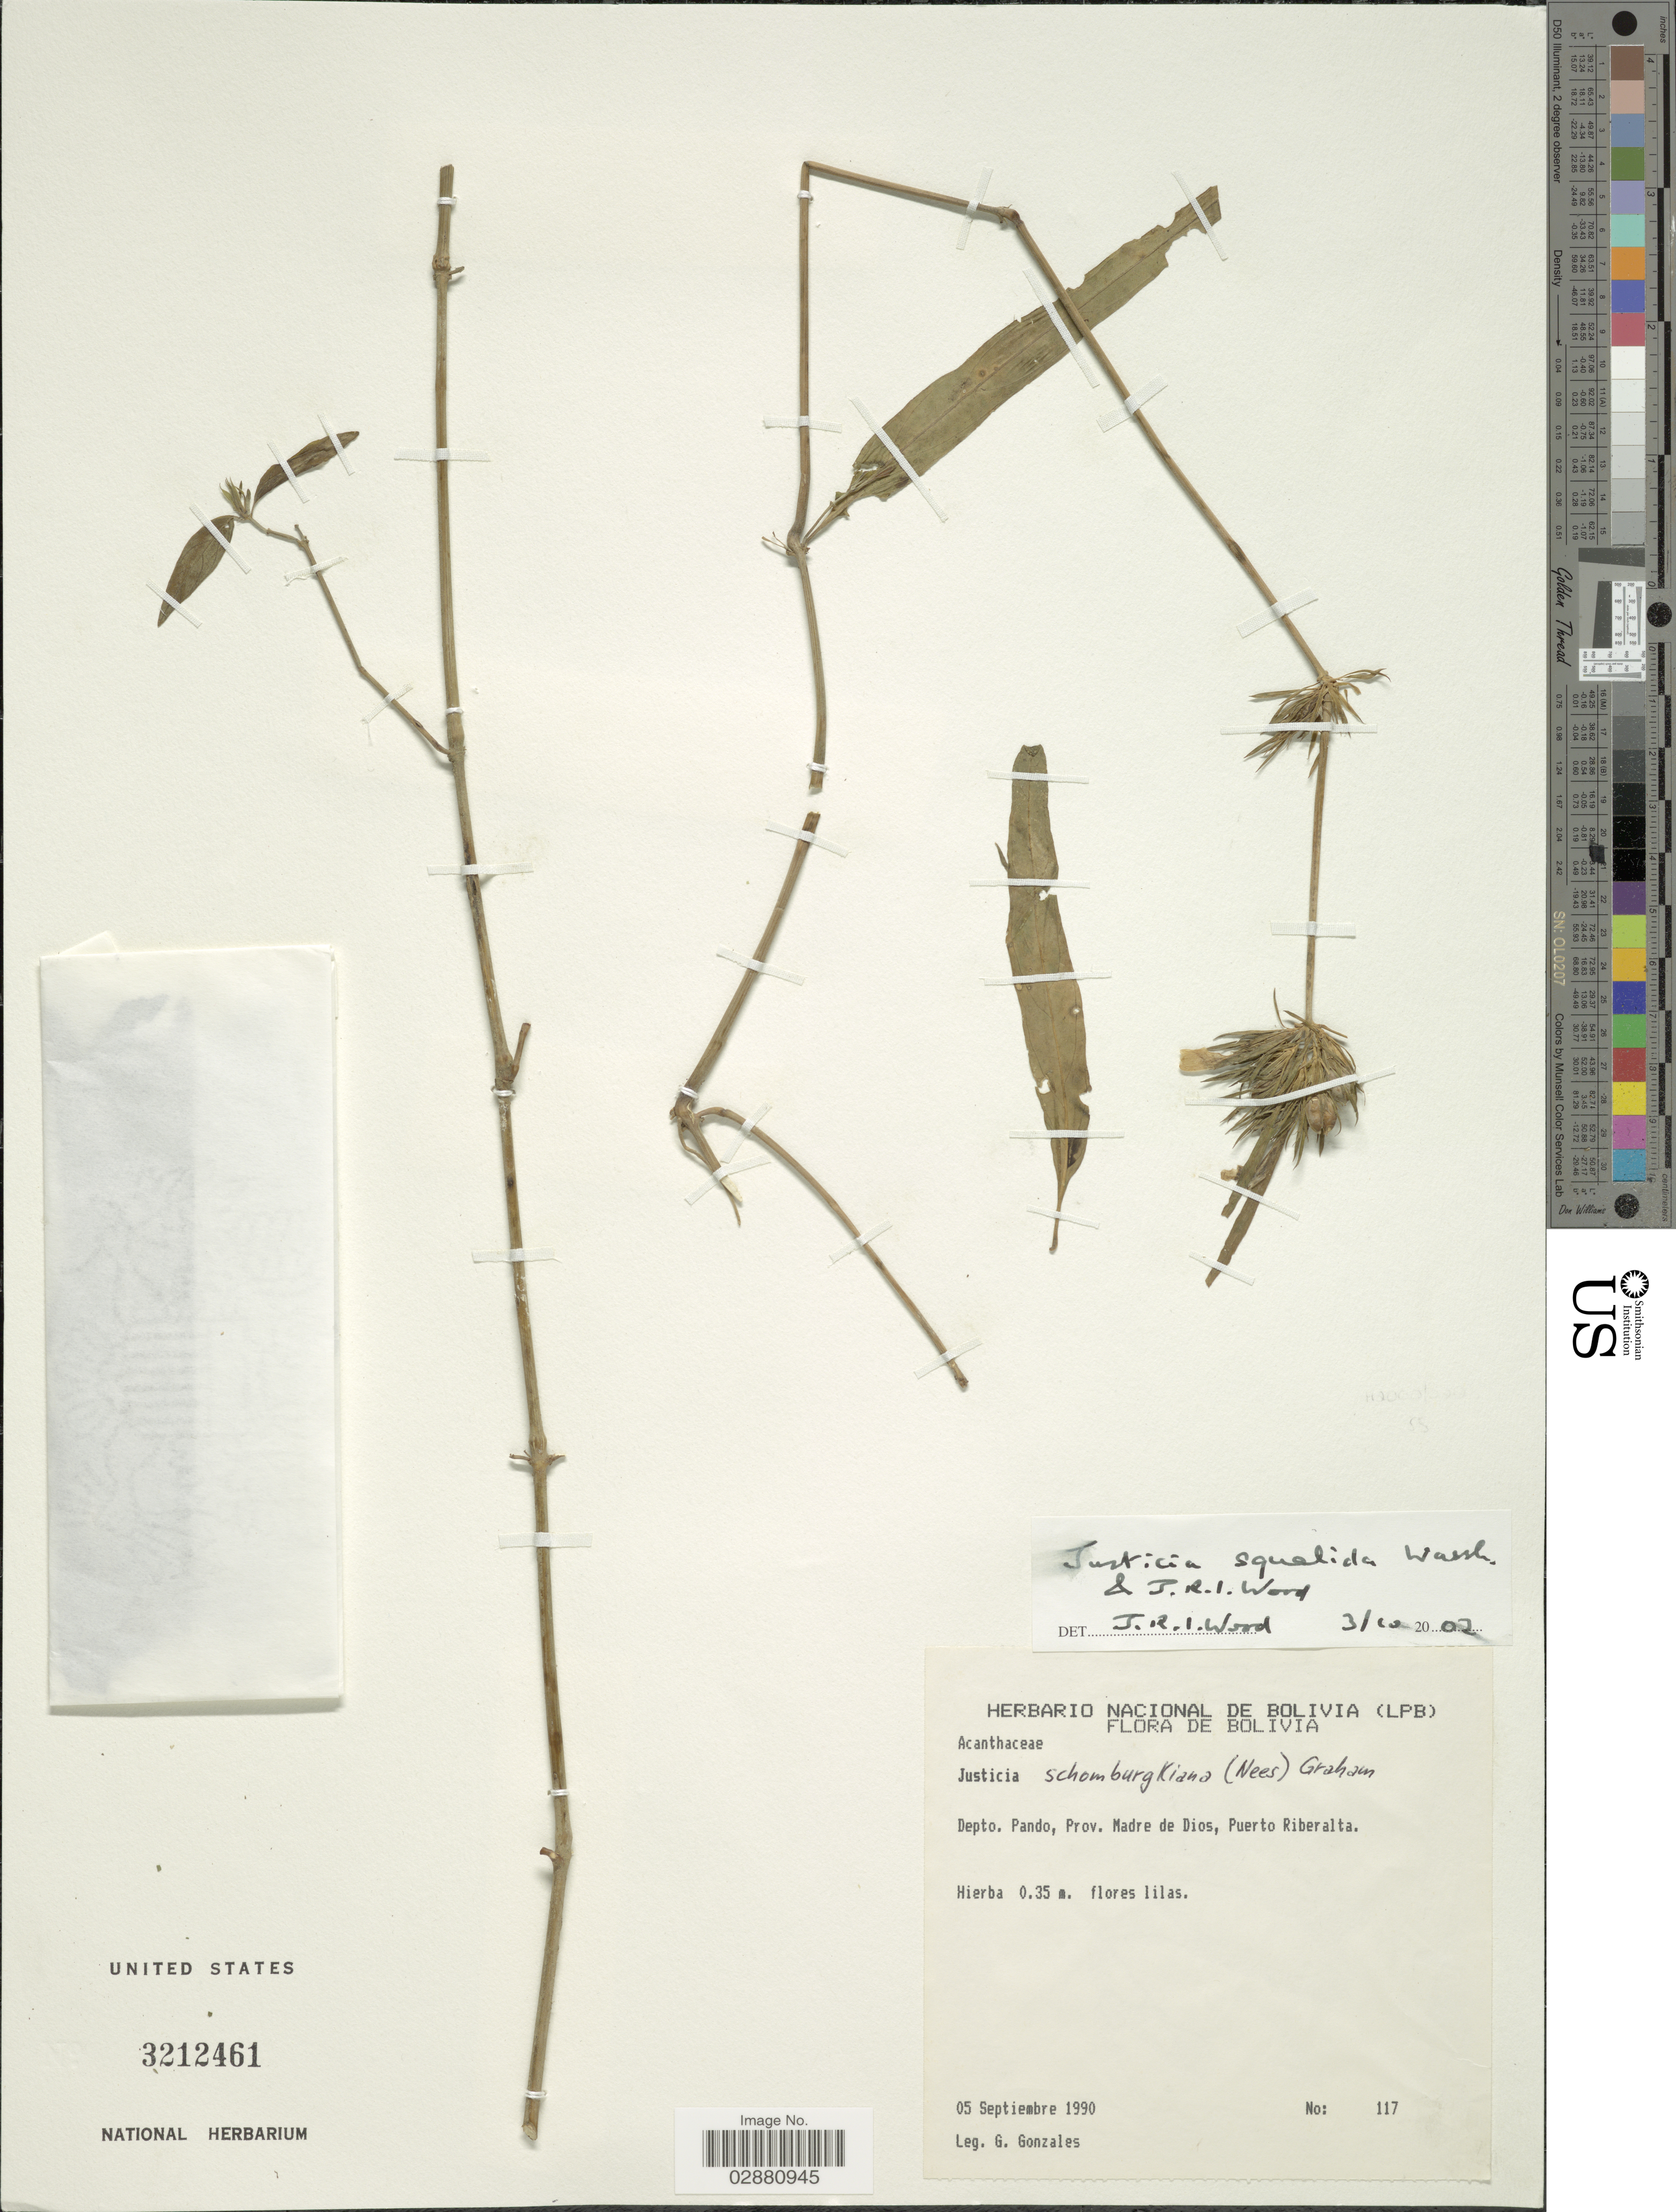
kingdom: Plantae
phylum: Tracheophyta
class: Magnoliopsida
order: Lamiales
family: Acanthaceae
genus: Justicia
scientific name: Justicia squalida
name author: Wassh. & J.R.I. Wood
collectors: G. Gonzales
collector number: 117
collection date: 1990-09-05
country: Bolivia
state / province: Pando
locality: Depto. Pando, Prov. Madre de Dios, Puerto Riberalta.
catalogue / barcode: US 3212461